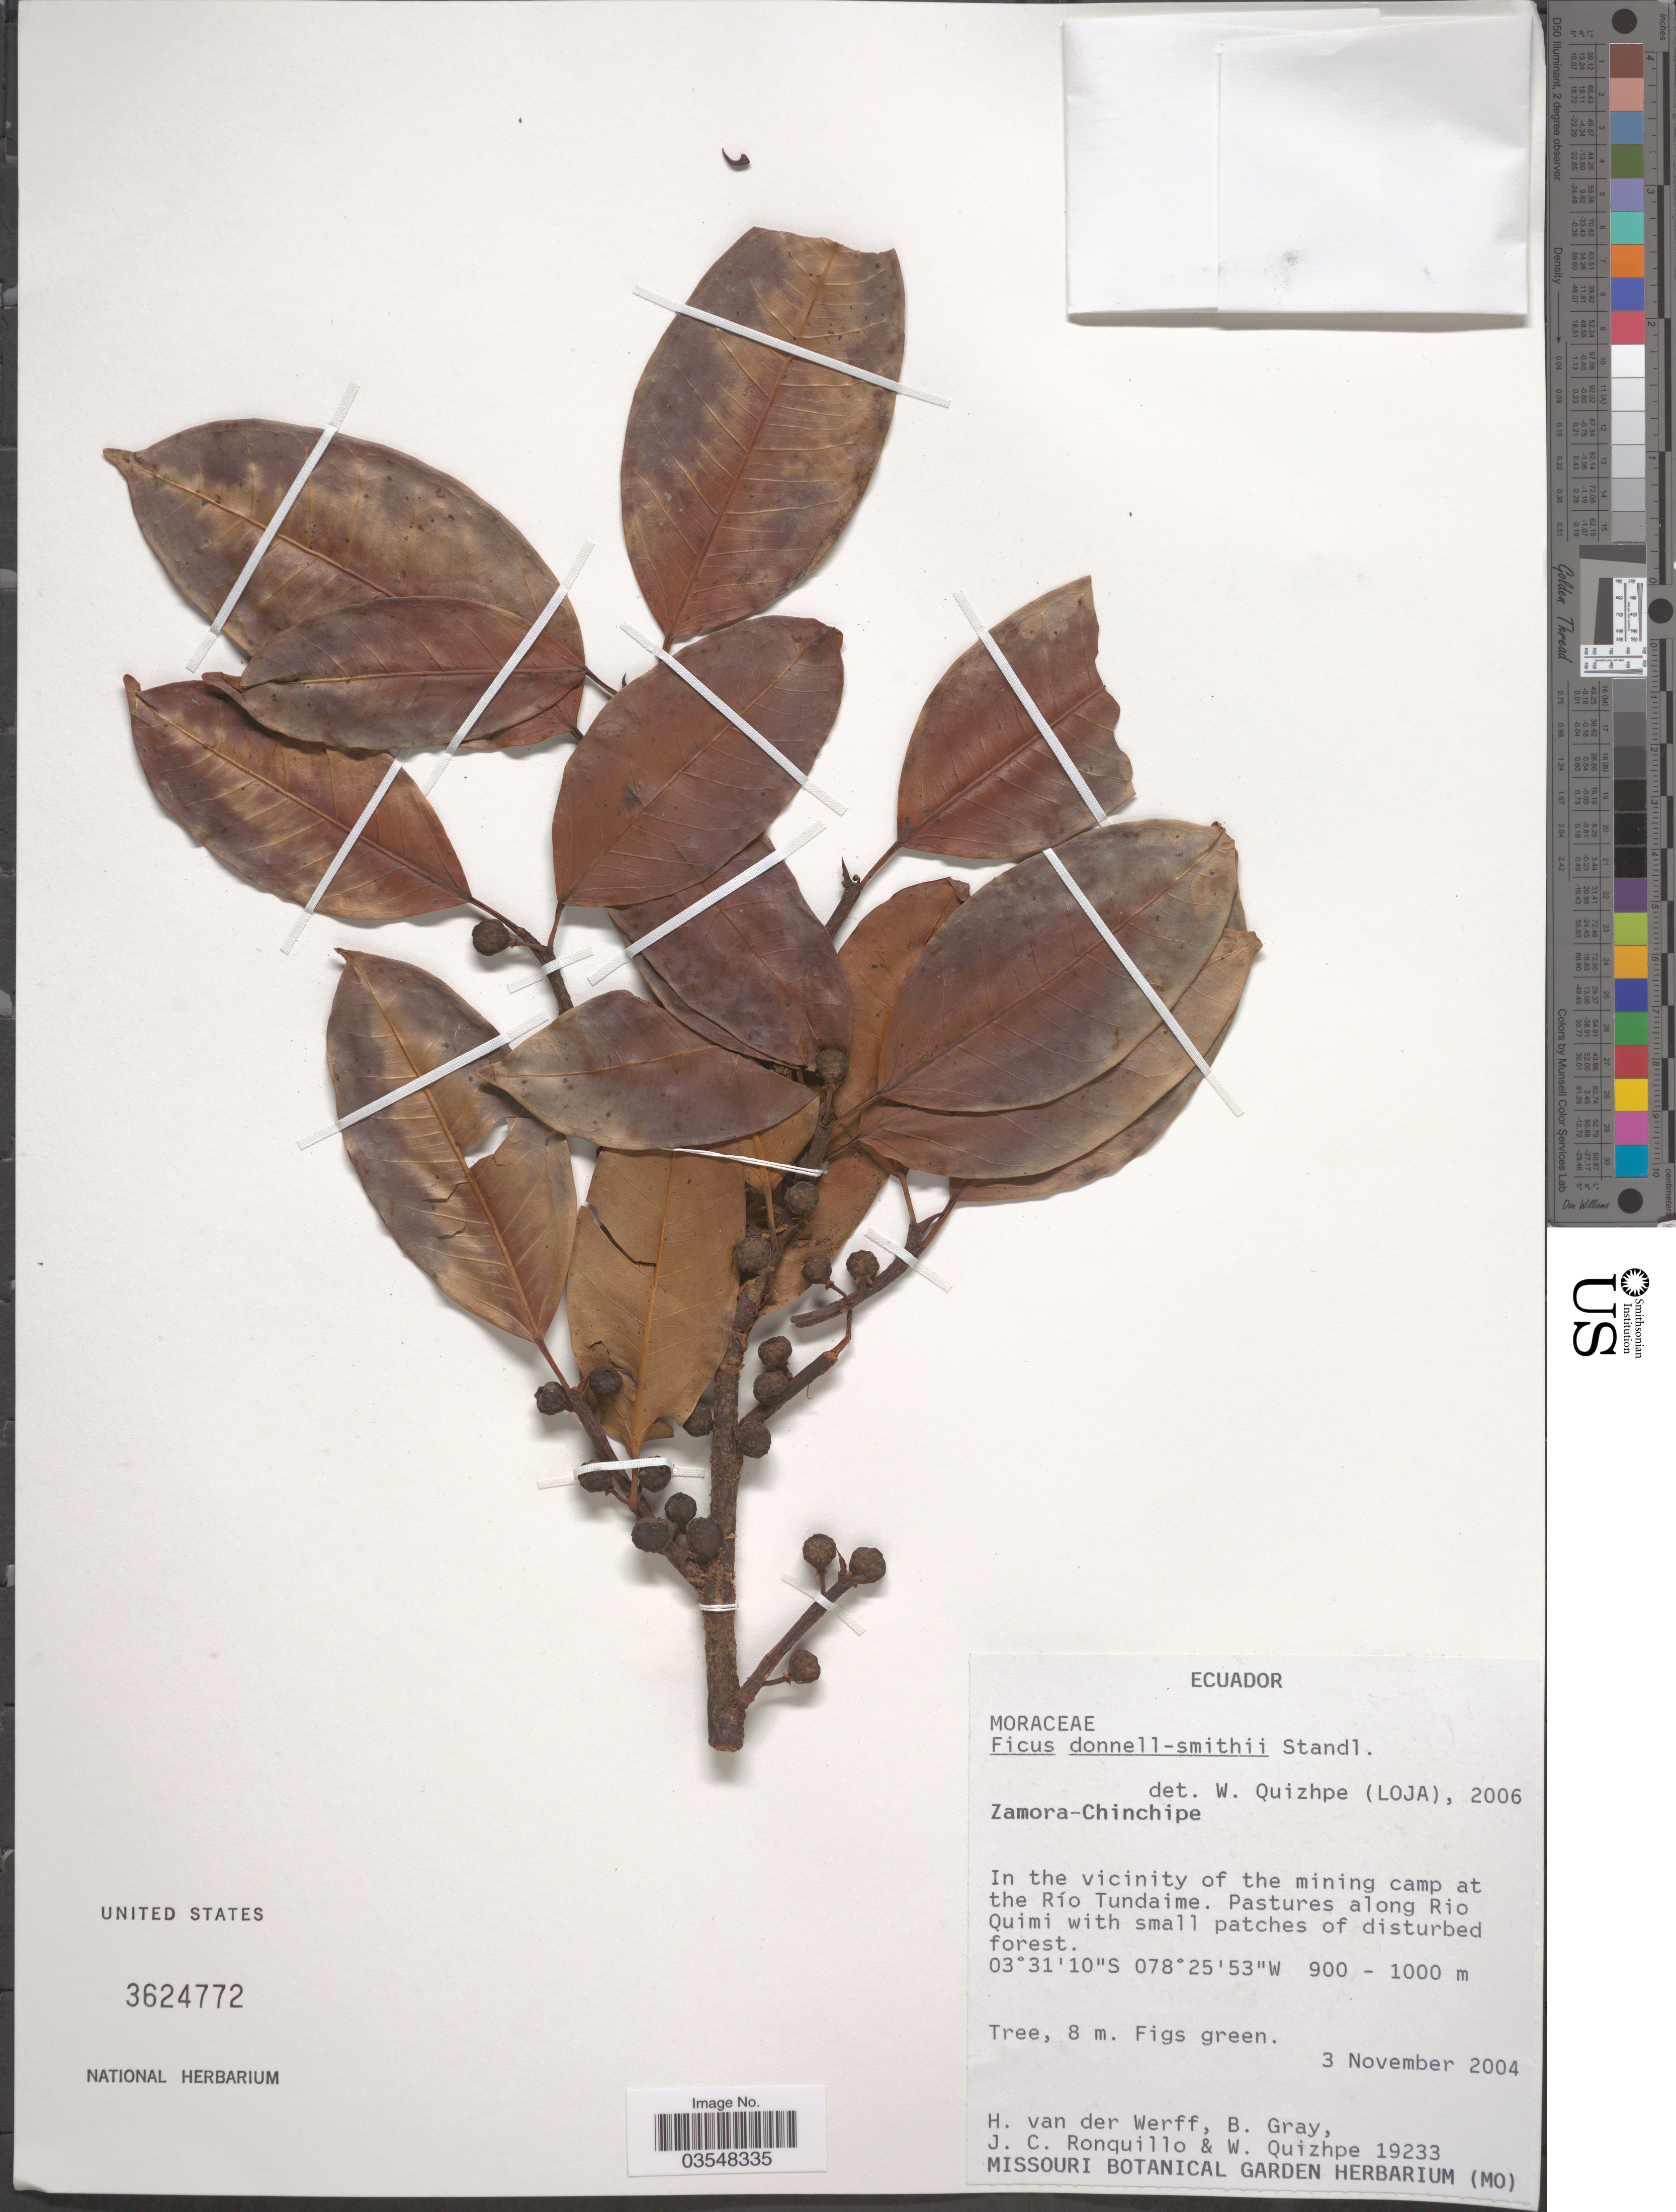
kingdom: Plantae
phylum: Tracheophyta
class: Magnoliopsida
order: Rosales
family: Moraceae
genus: Ficus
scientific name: Ficus nigrotuberculata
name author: Pelissari & Romaniuc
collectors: H. van der Werff, B. Gray, J. Ronquillo & W. Quizhpe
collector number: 19233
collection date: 2004-11-03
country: Ecuador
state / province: Zamora-Chinchipe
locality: In the vicinity of the mining camp at the Río Tundaime. Pastures along Rio Quimi with small patches of disturbed forest.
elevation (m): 900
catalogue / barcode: US 3624722